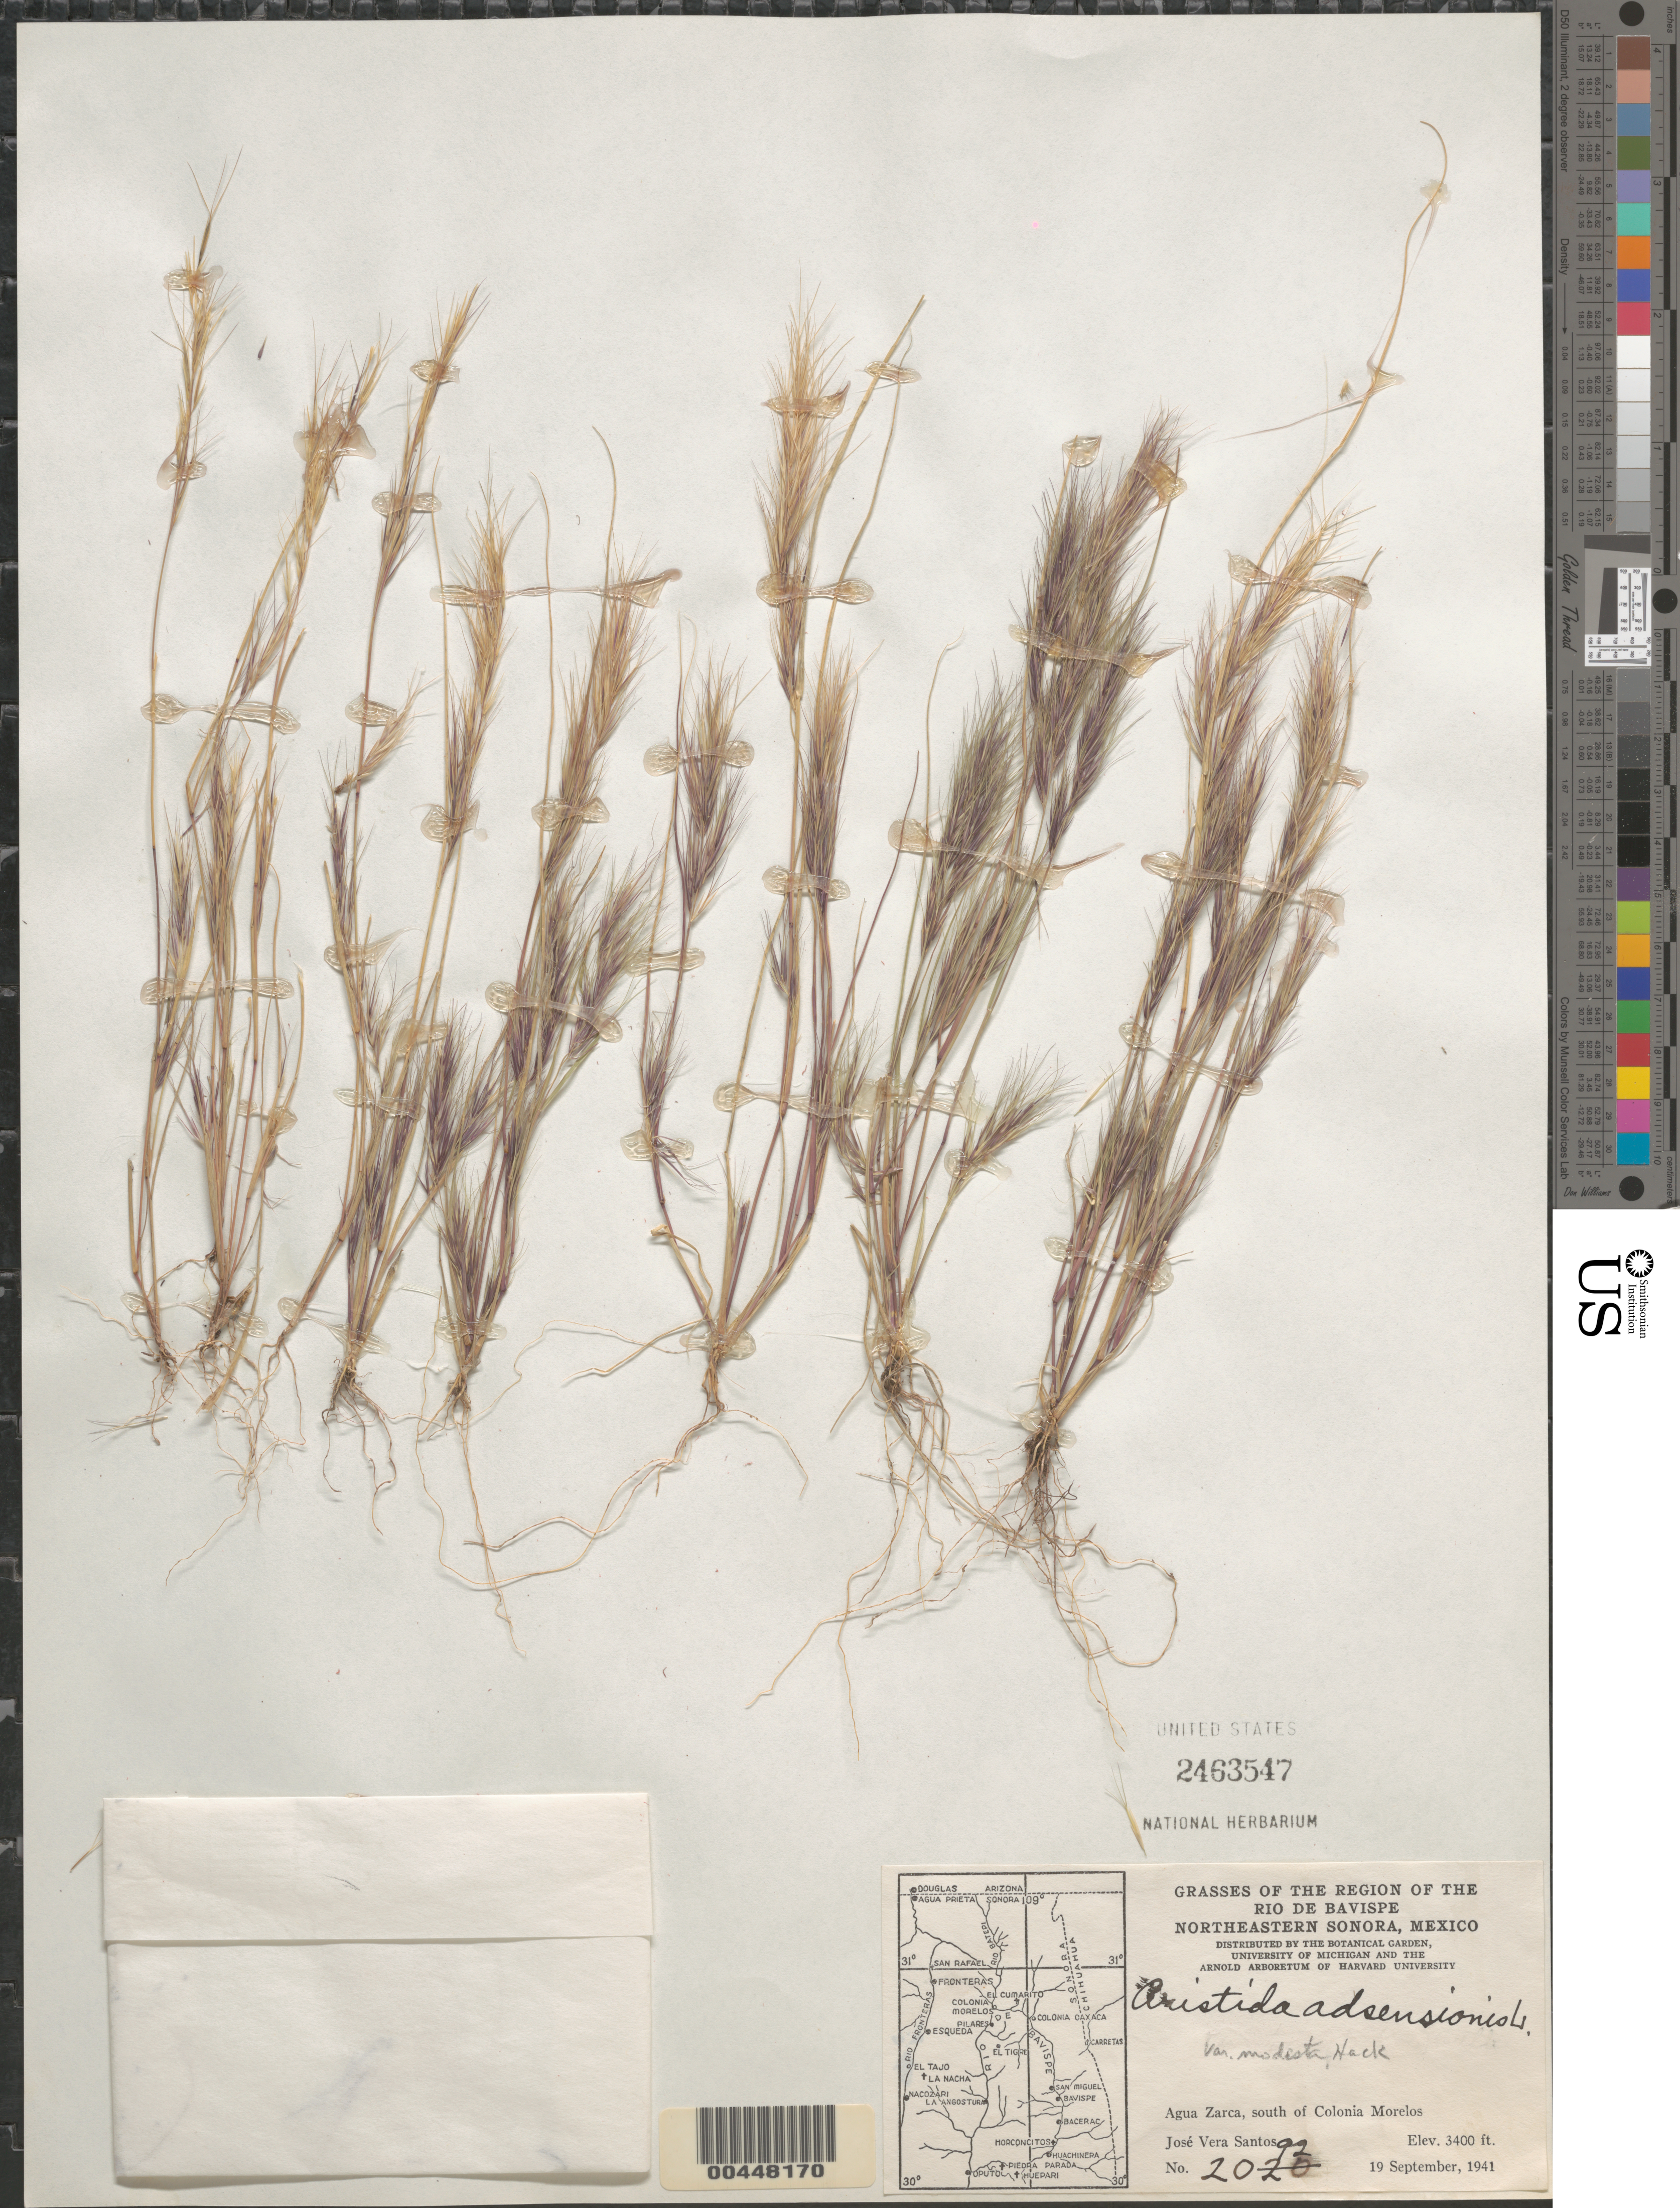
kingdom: Plantae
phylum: Tracheophyta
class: Liliopsida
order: Poales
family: Poaceae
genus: Aristida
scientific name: Aristida adscensionis var. modesta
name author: Hack. in Stuck.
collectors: J. V. Santos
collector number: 2092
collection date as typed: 19 Sep 1941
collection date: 1941-09-19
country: Mexico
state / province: Sonora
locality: Region of the Rio de Bavispe, NE Sonora, Agua Zarca, S of Colonia Morelos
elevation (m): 1036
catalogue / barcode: US 2463547